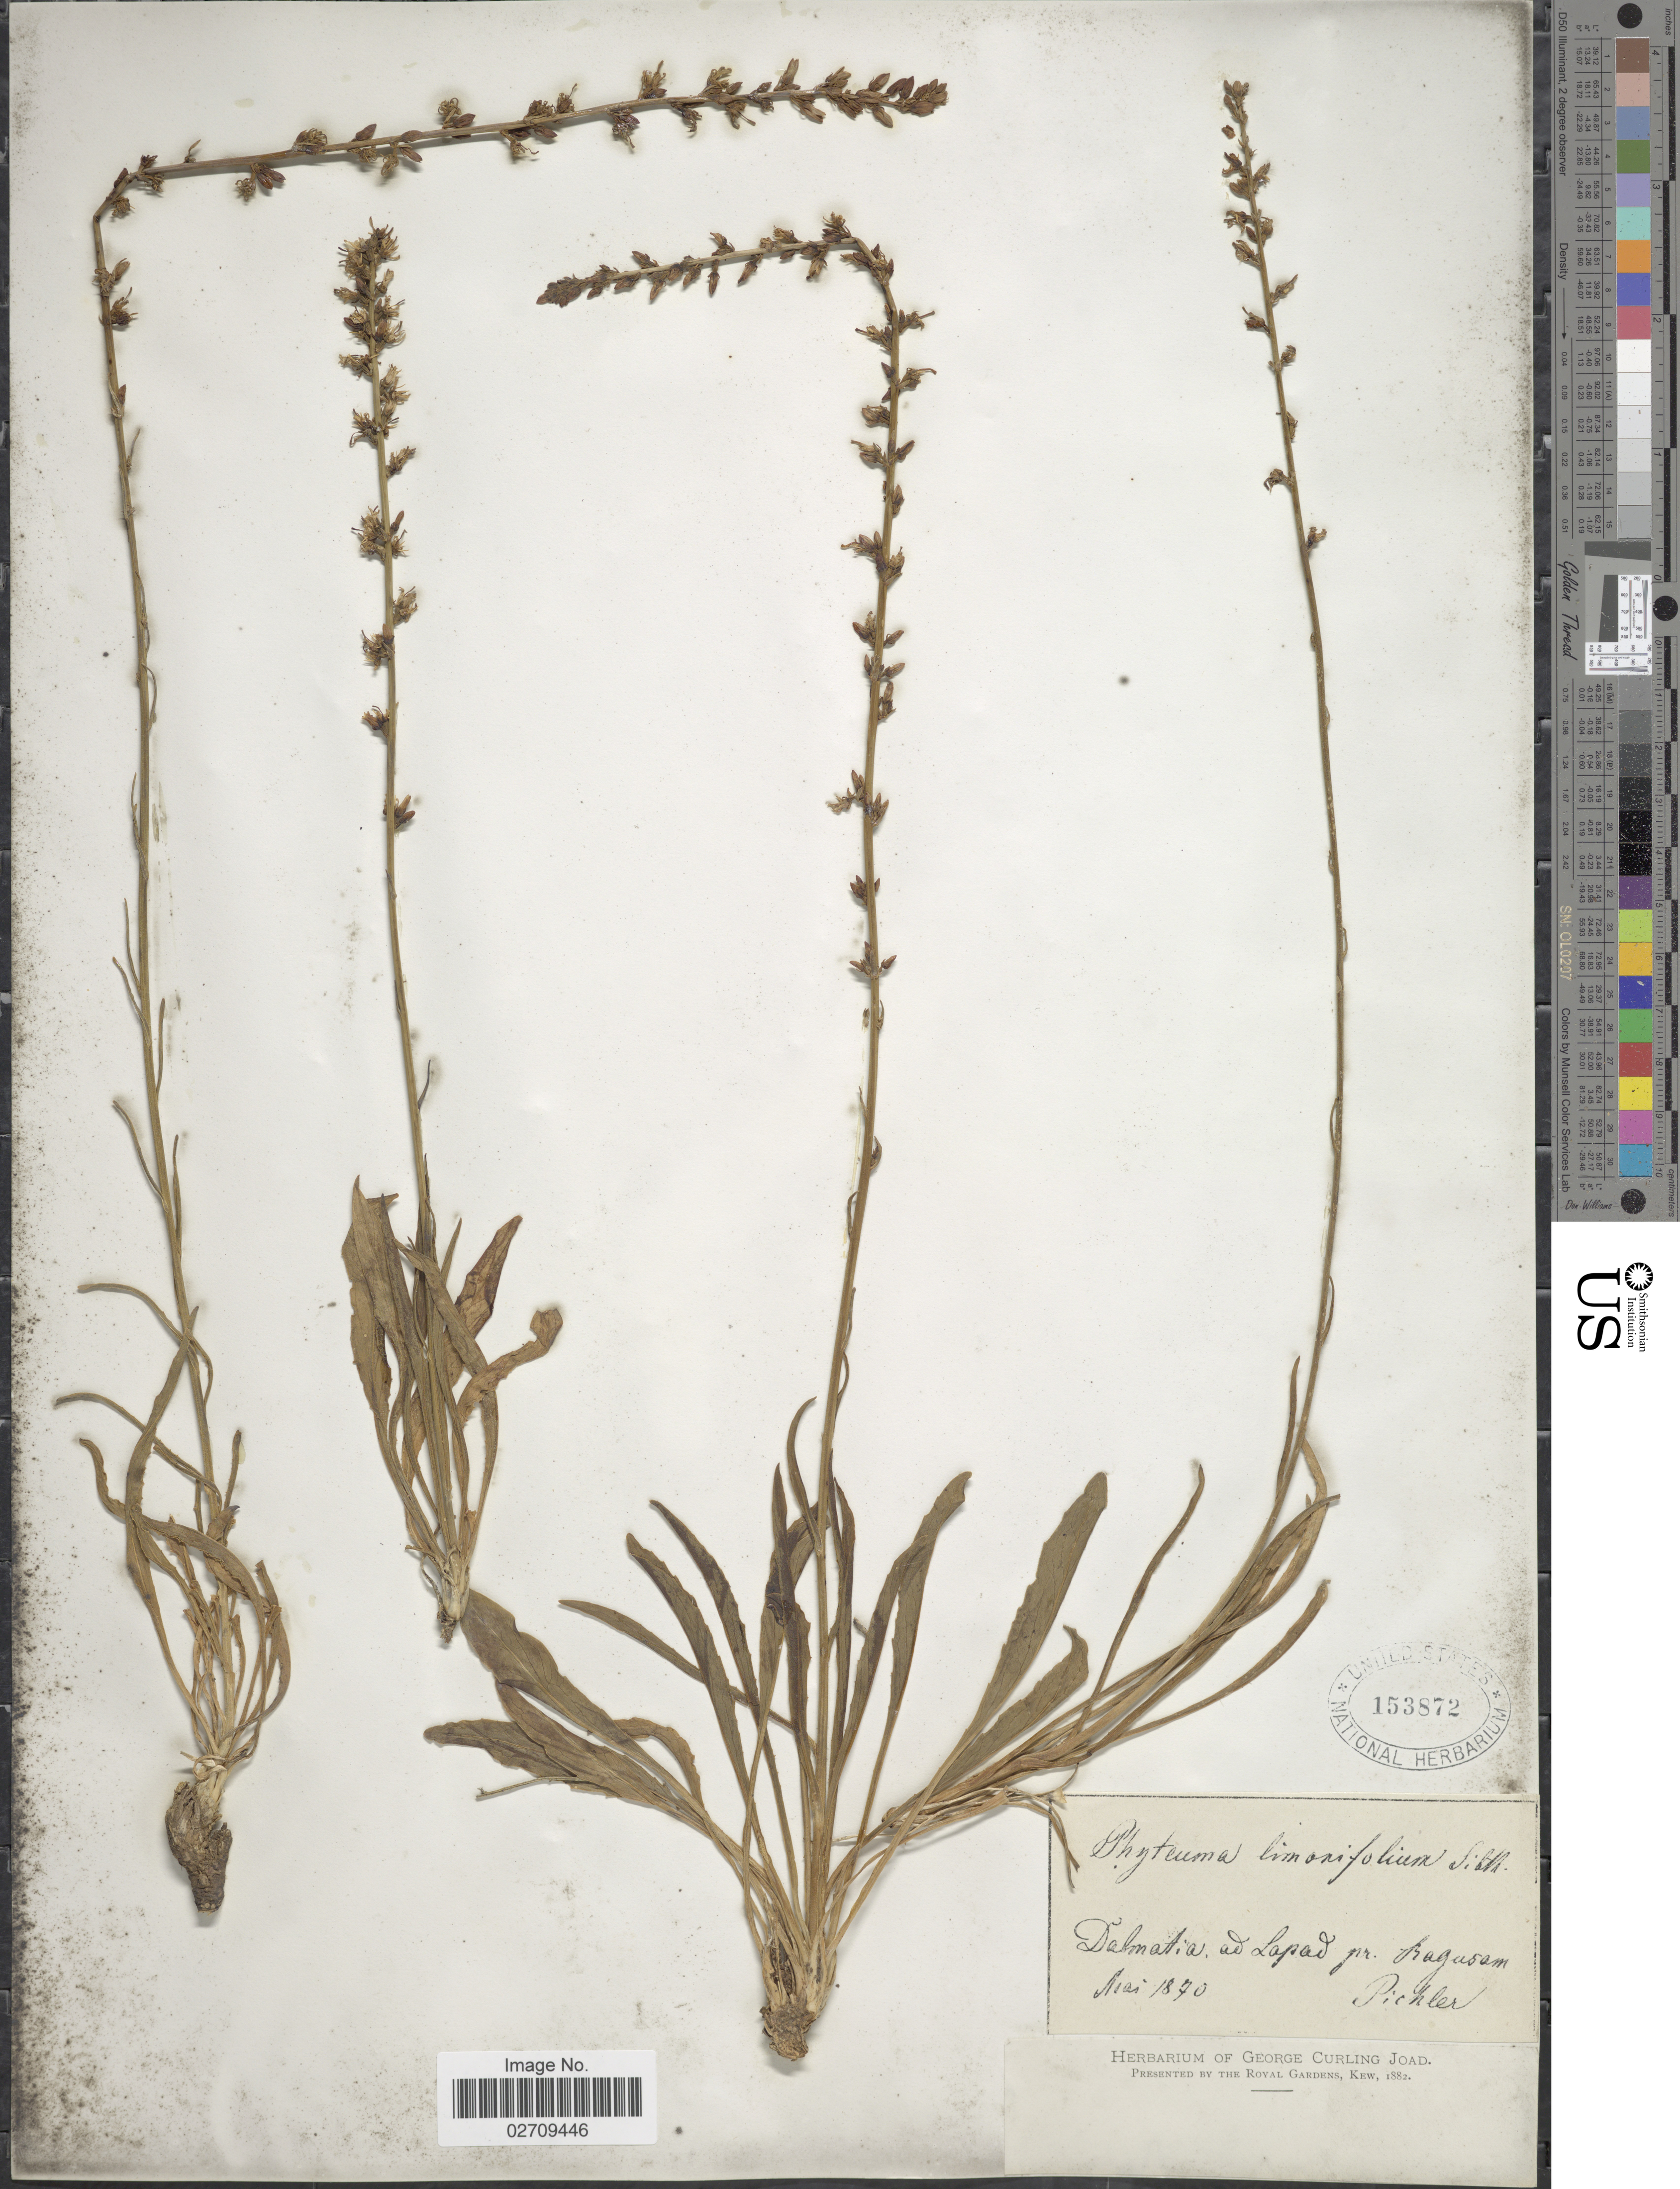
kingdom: Plantae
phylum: Tracheophyta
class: Magnoliopsida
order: Asterales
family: Campanulaceae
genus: Asyneuma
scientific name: Asyneuma limonifolium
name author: (L.) Janch.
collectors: Pichler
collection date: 1870-05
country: Croatia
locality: Dalmatia ad Lapad pr. Bagusam [interpreted]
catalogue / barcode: US 153872